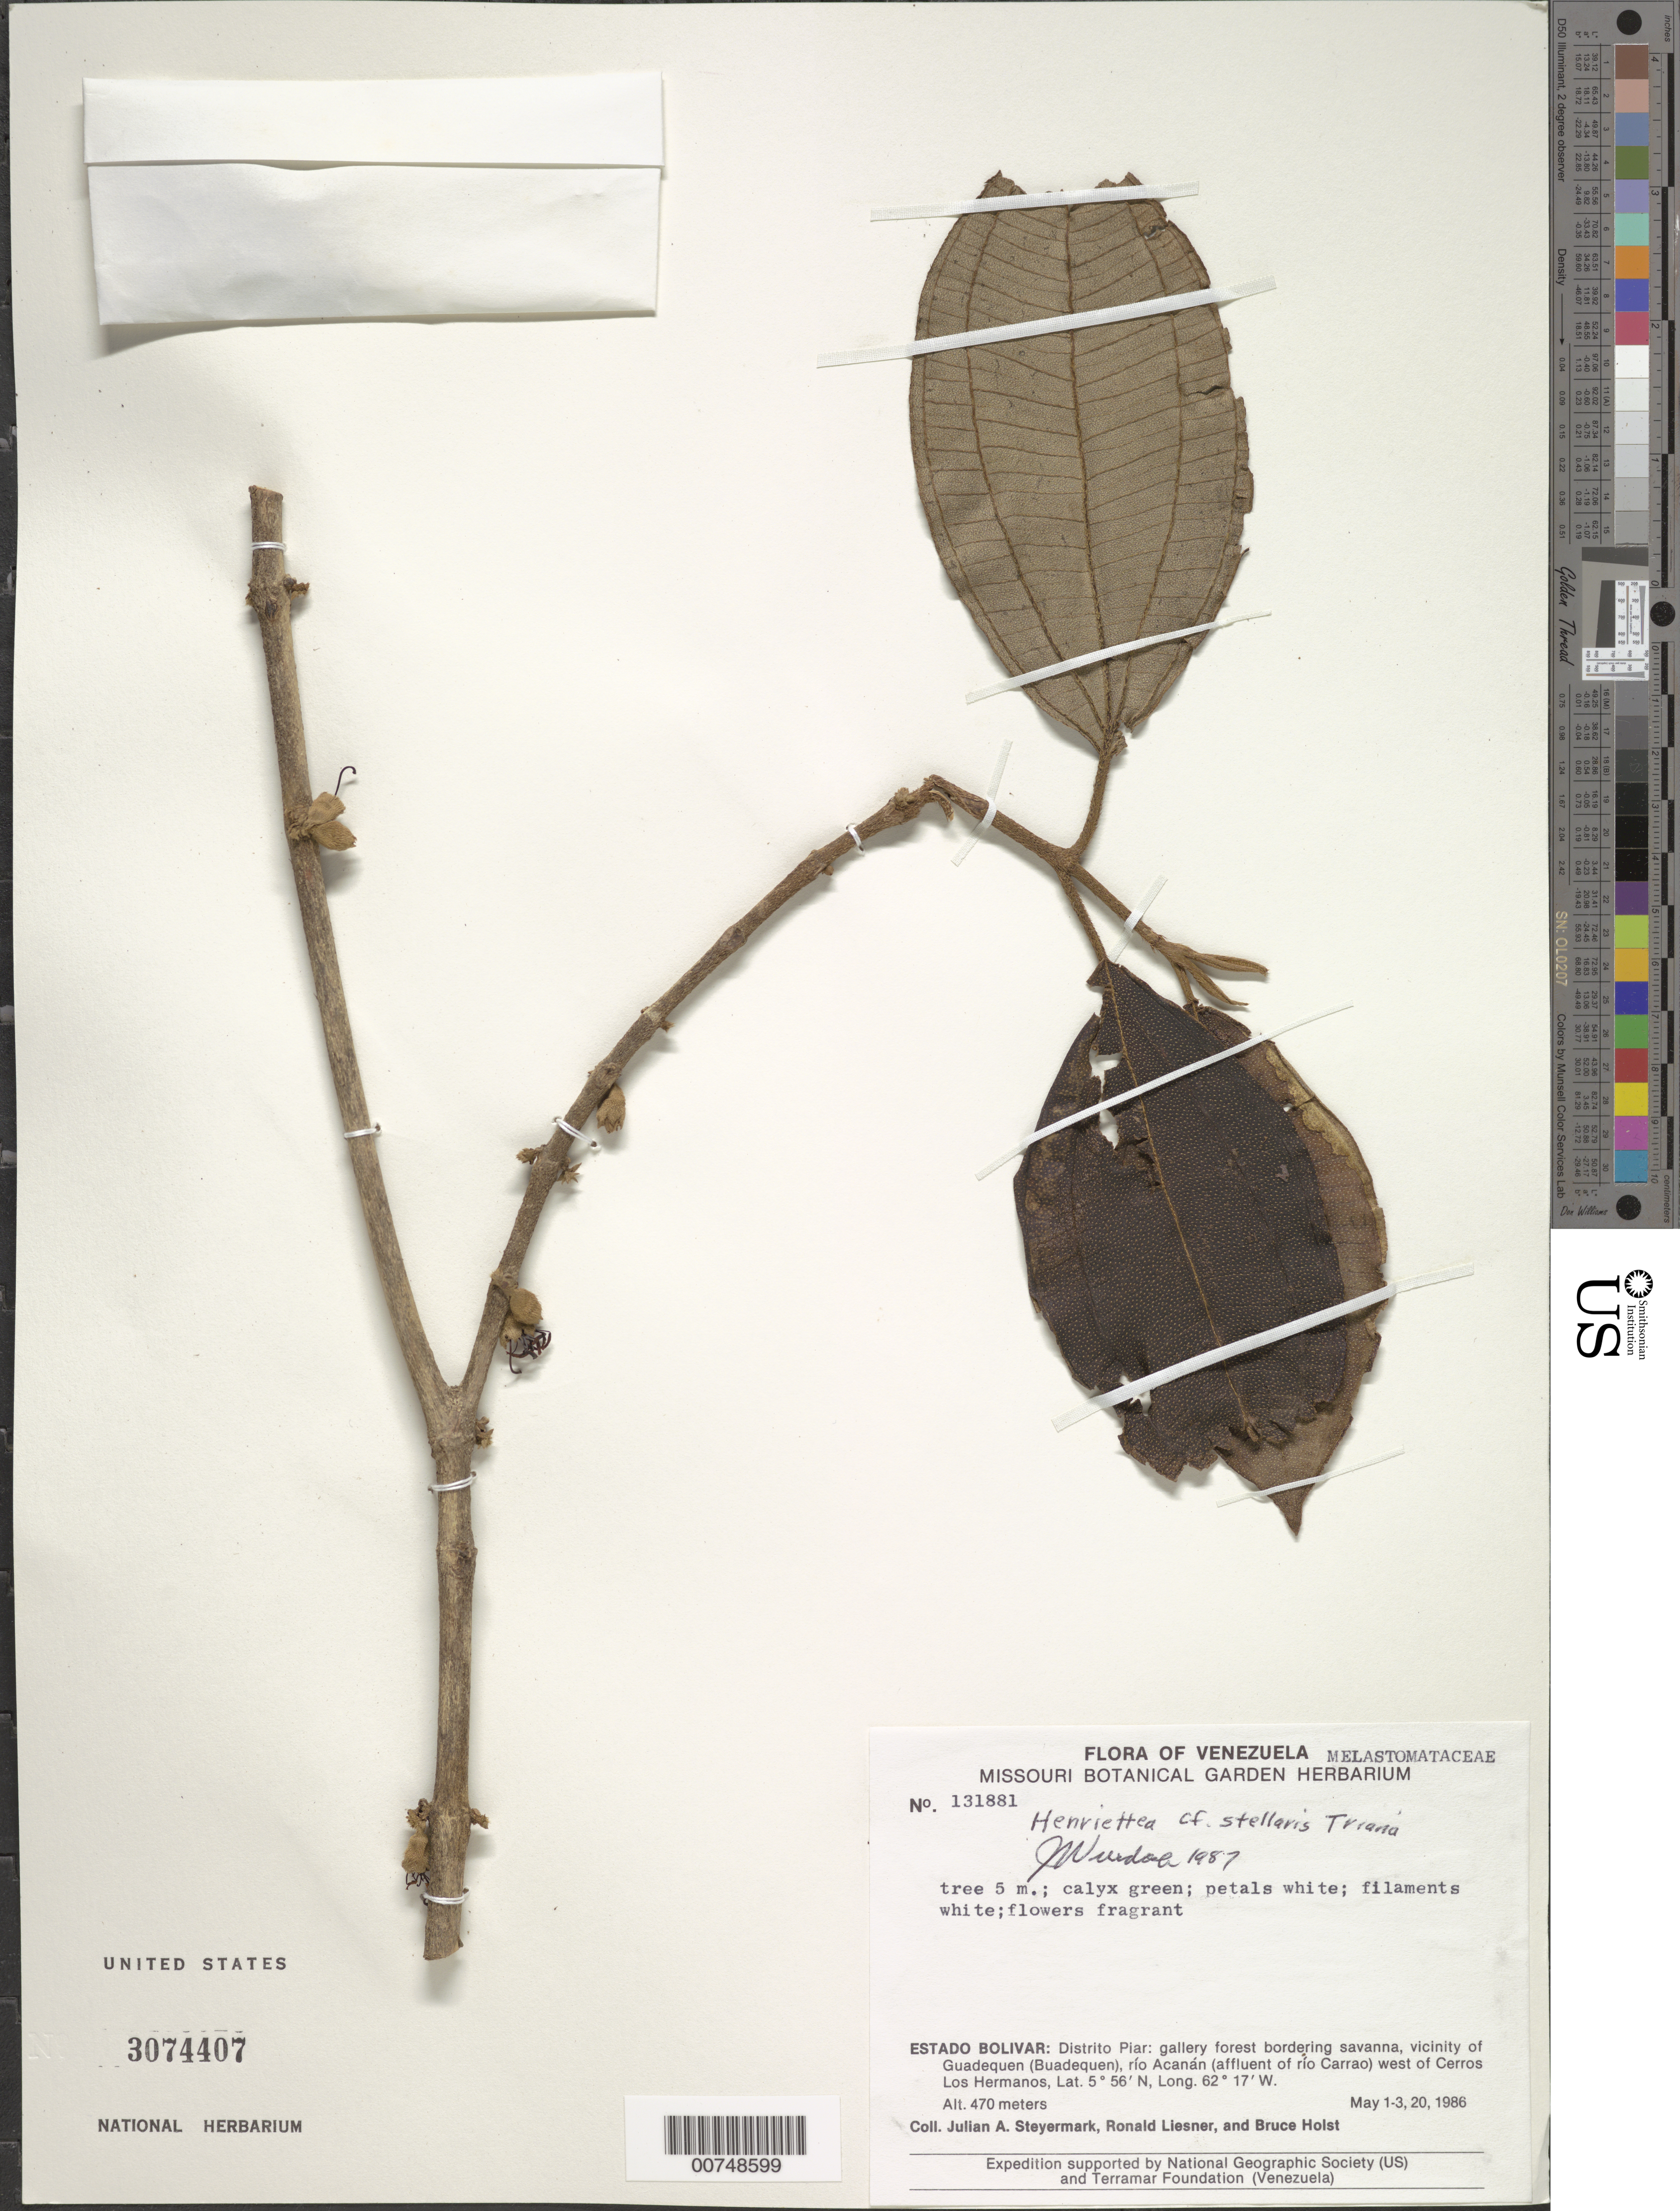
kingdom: Plantae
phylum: Tracheophyta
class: Magnoliopsida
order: Myrtales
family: Melastomataceae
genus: Henriettea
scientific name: Henriettea stellaris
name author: O. Berg ex Triana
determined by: Wurdack, John J., (US), US (UNITED STATES)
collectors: J. Steyermark, R. L. Liesner & B. Holst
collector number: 131881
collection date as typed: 1-3 May 1986 and 20-May-86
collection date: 1986-05-01,1986-05-20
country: Venezuela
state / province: Bolívar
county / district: Piar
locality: Quadequen (Buadequen) vic., río Acanan (affluent of río Carrao) west of Cerros Los Hermanos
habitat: Gallery forest bordering savanna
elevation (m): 470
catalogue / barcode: US 3074407